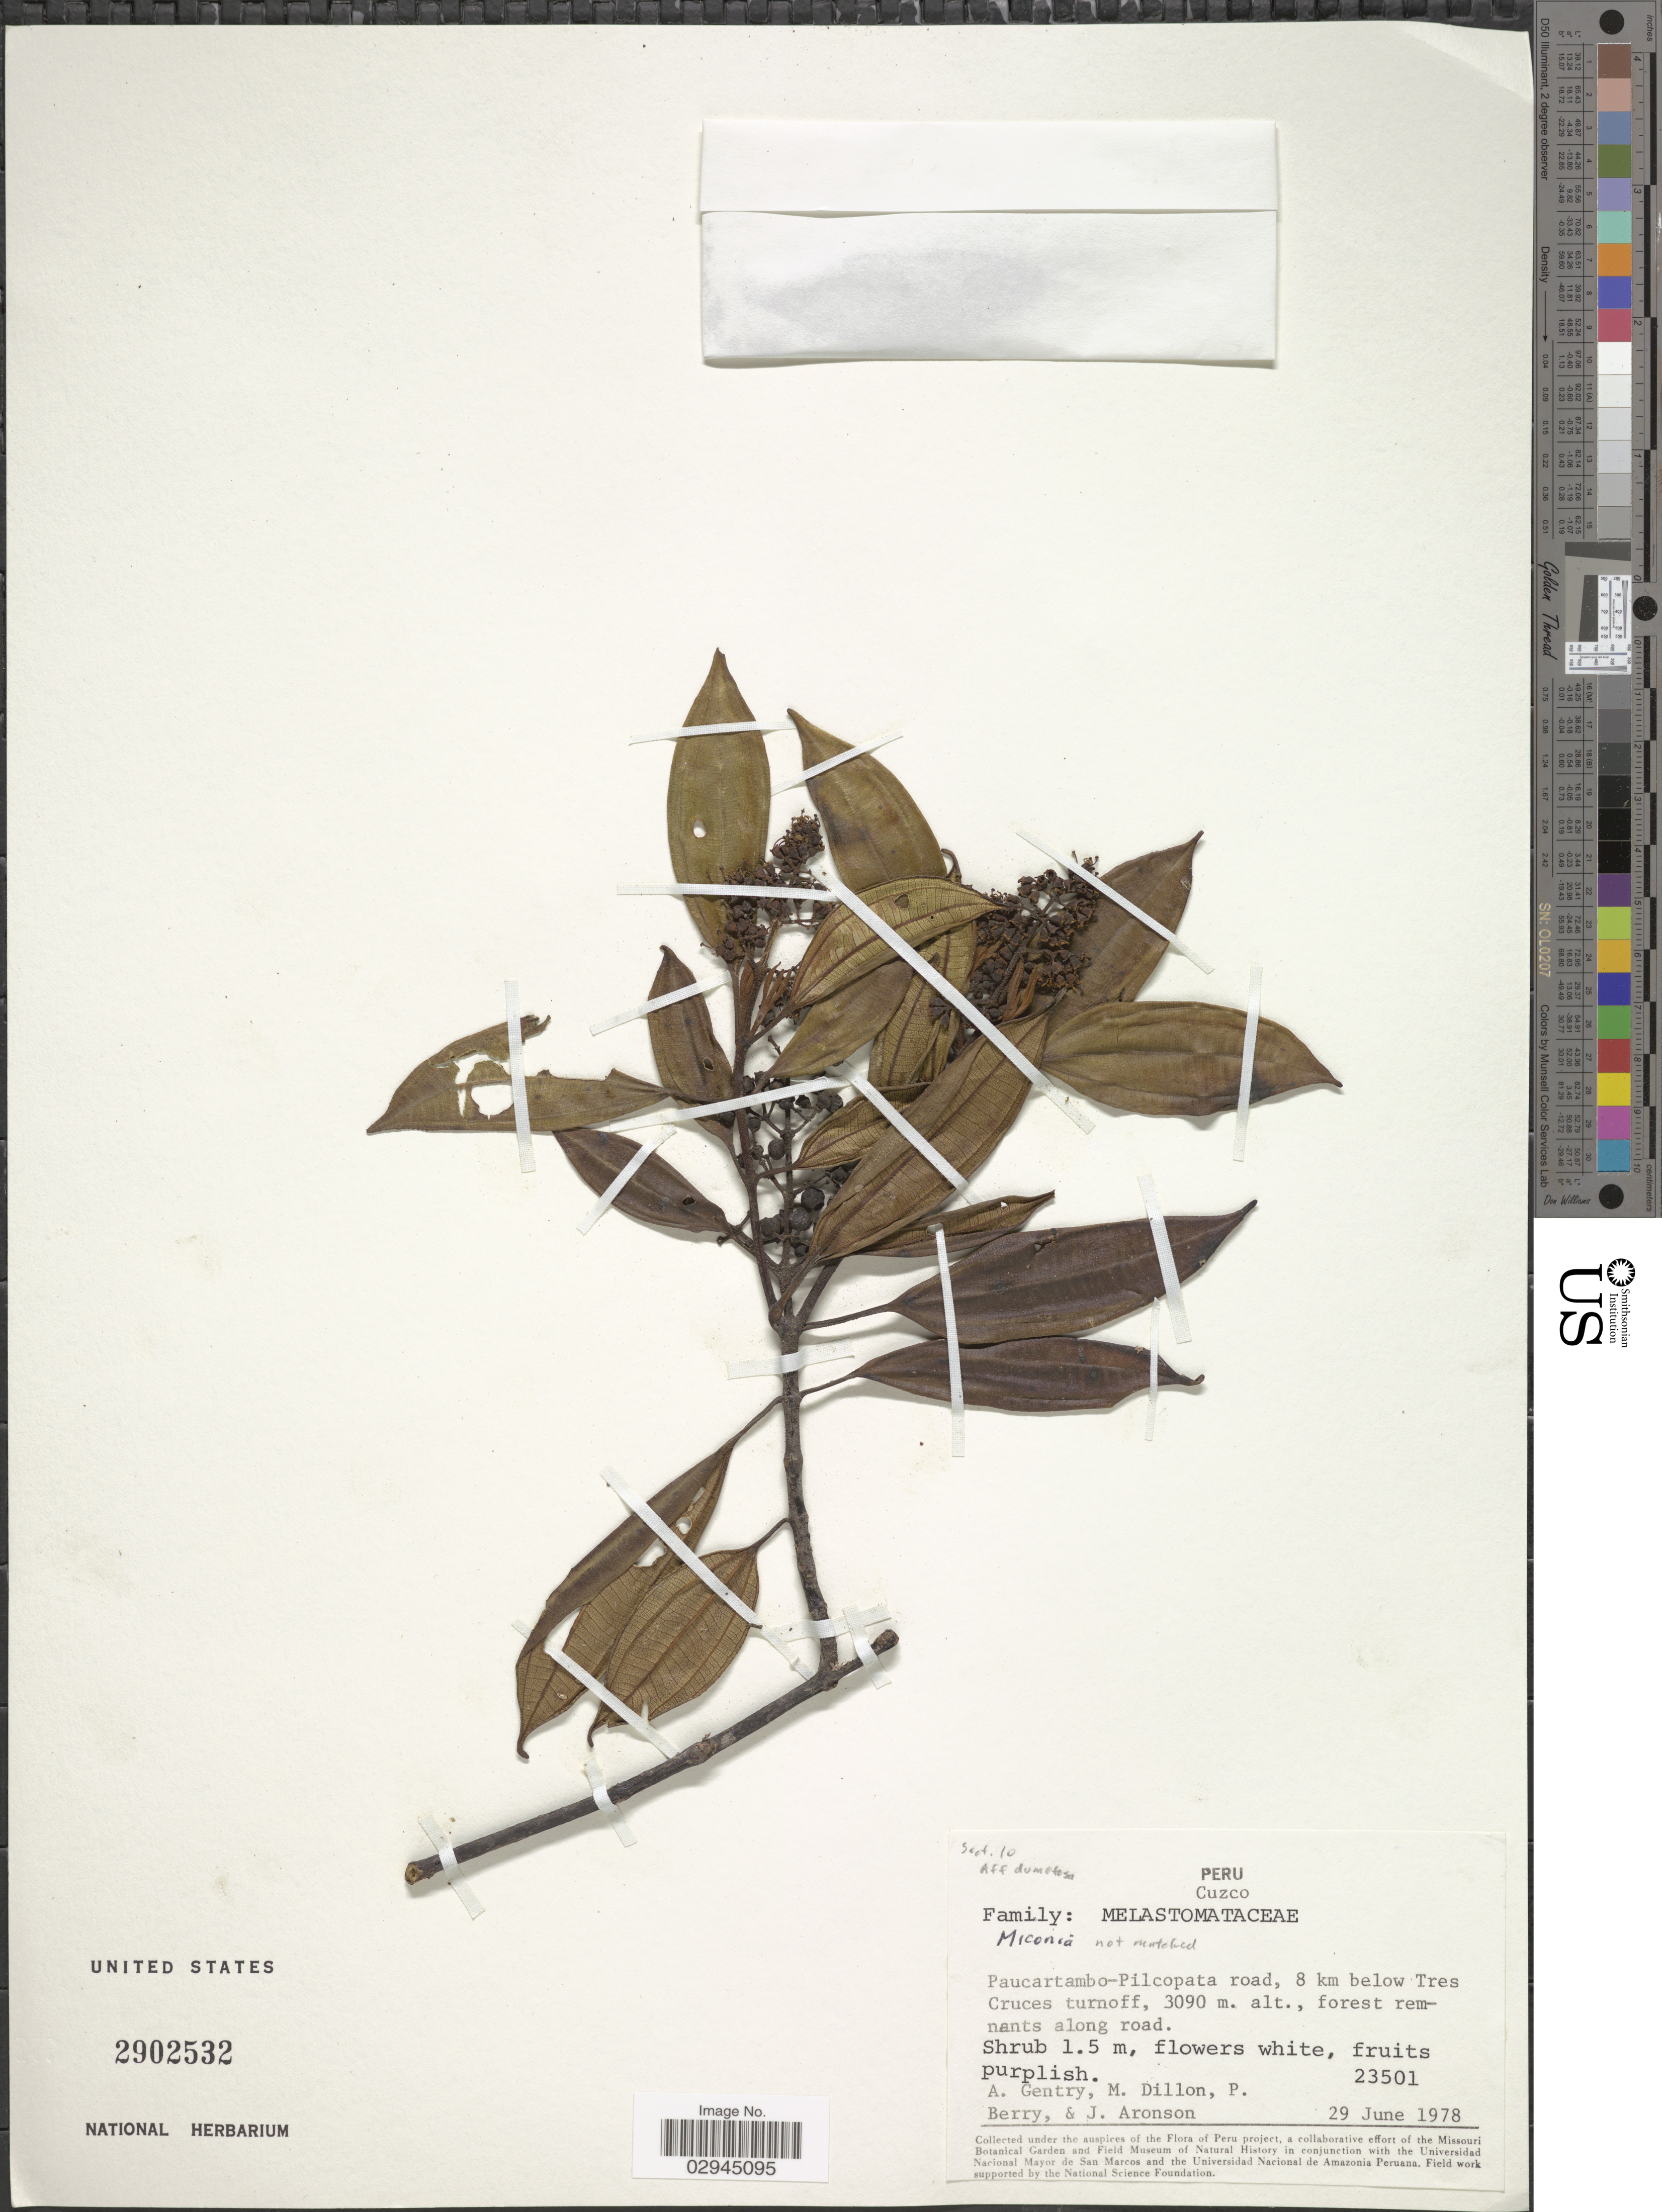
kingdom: Plantae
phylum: Tracheophyta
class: Magnoliopsida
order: Myrtales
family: Melastomataceae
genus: Miconia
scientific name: Miconia sp.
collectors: A. H. Gentry, M. O. Dillon, P. Berry & J. Aronson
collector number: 23501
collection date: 1978-06-29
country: Peru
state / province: Cusco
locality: Cuzco. Paucartambo-Pilcopata road, 8 km below Tres Cruces turnoff, forest remnants along road.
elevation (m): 3090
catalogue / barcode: US 2902532